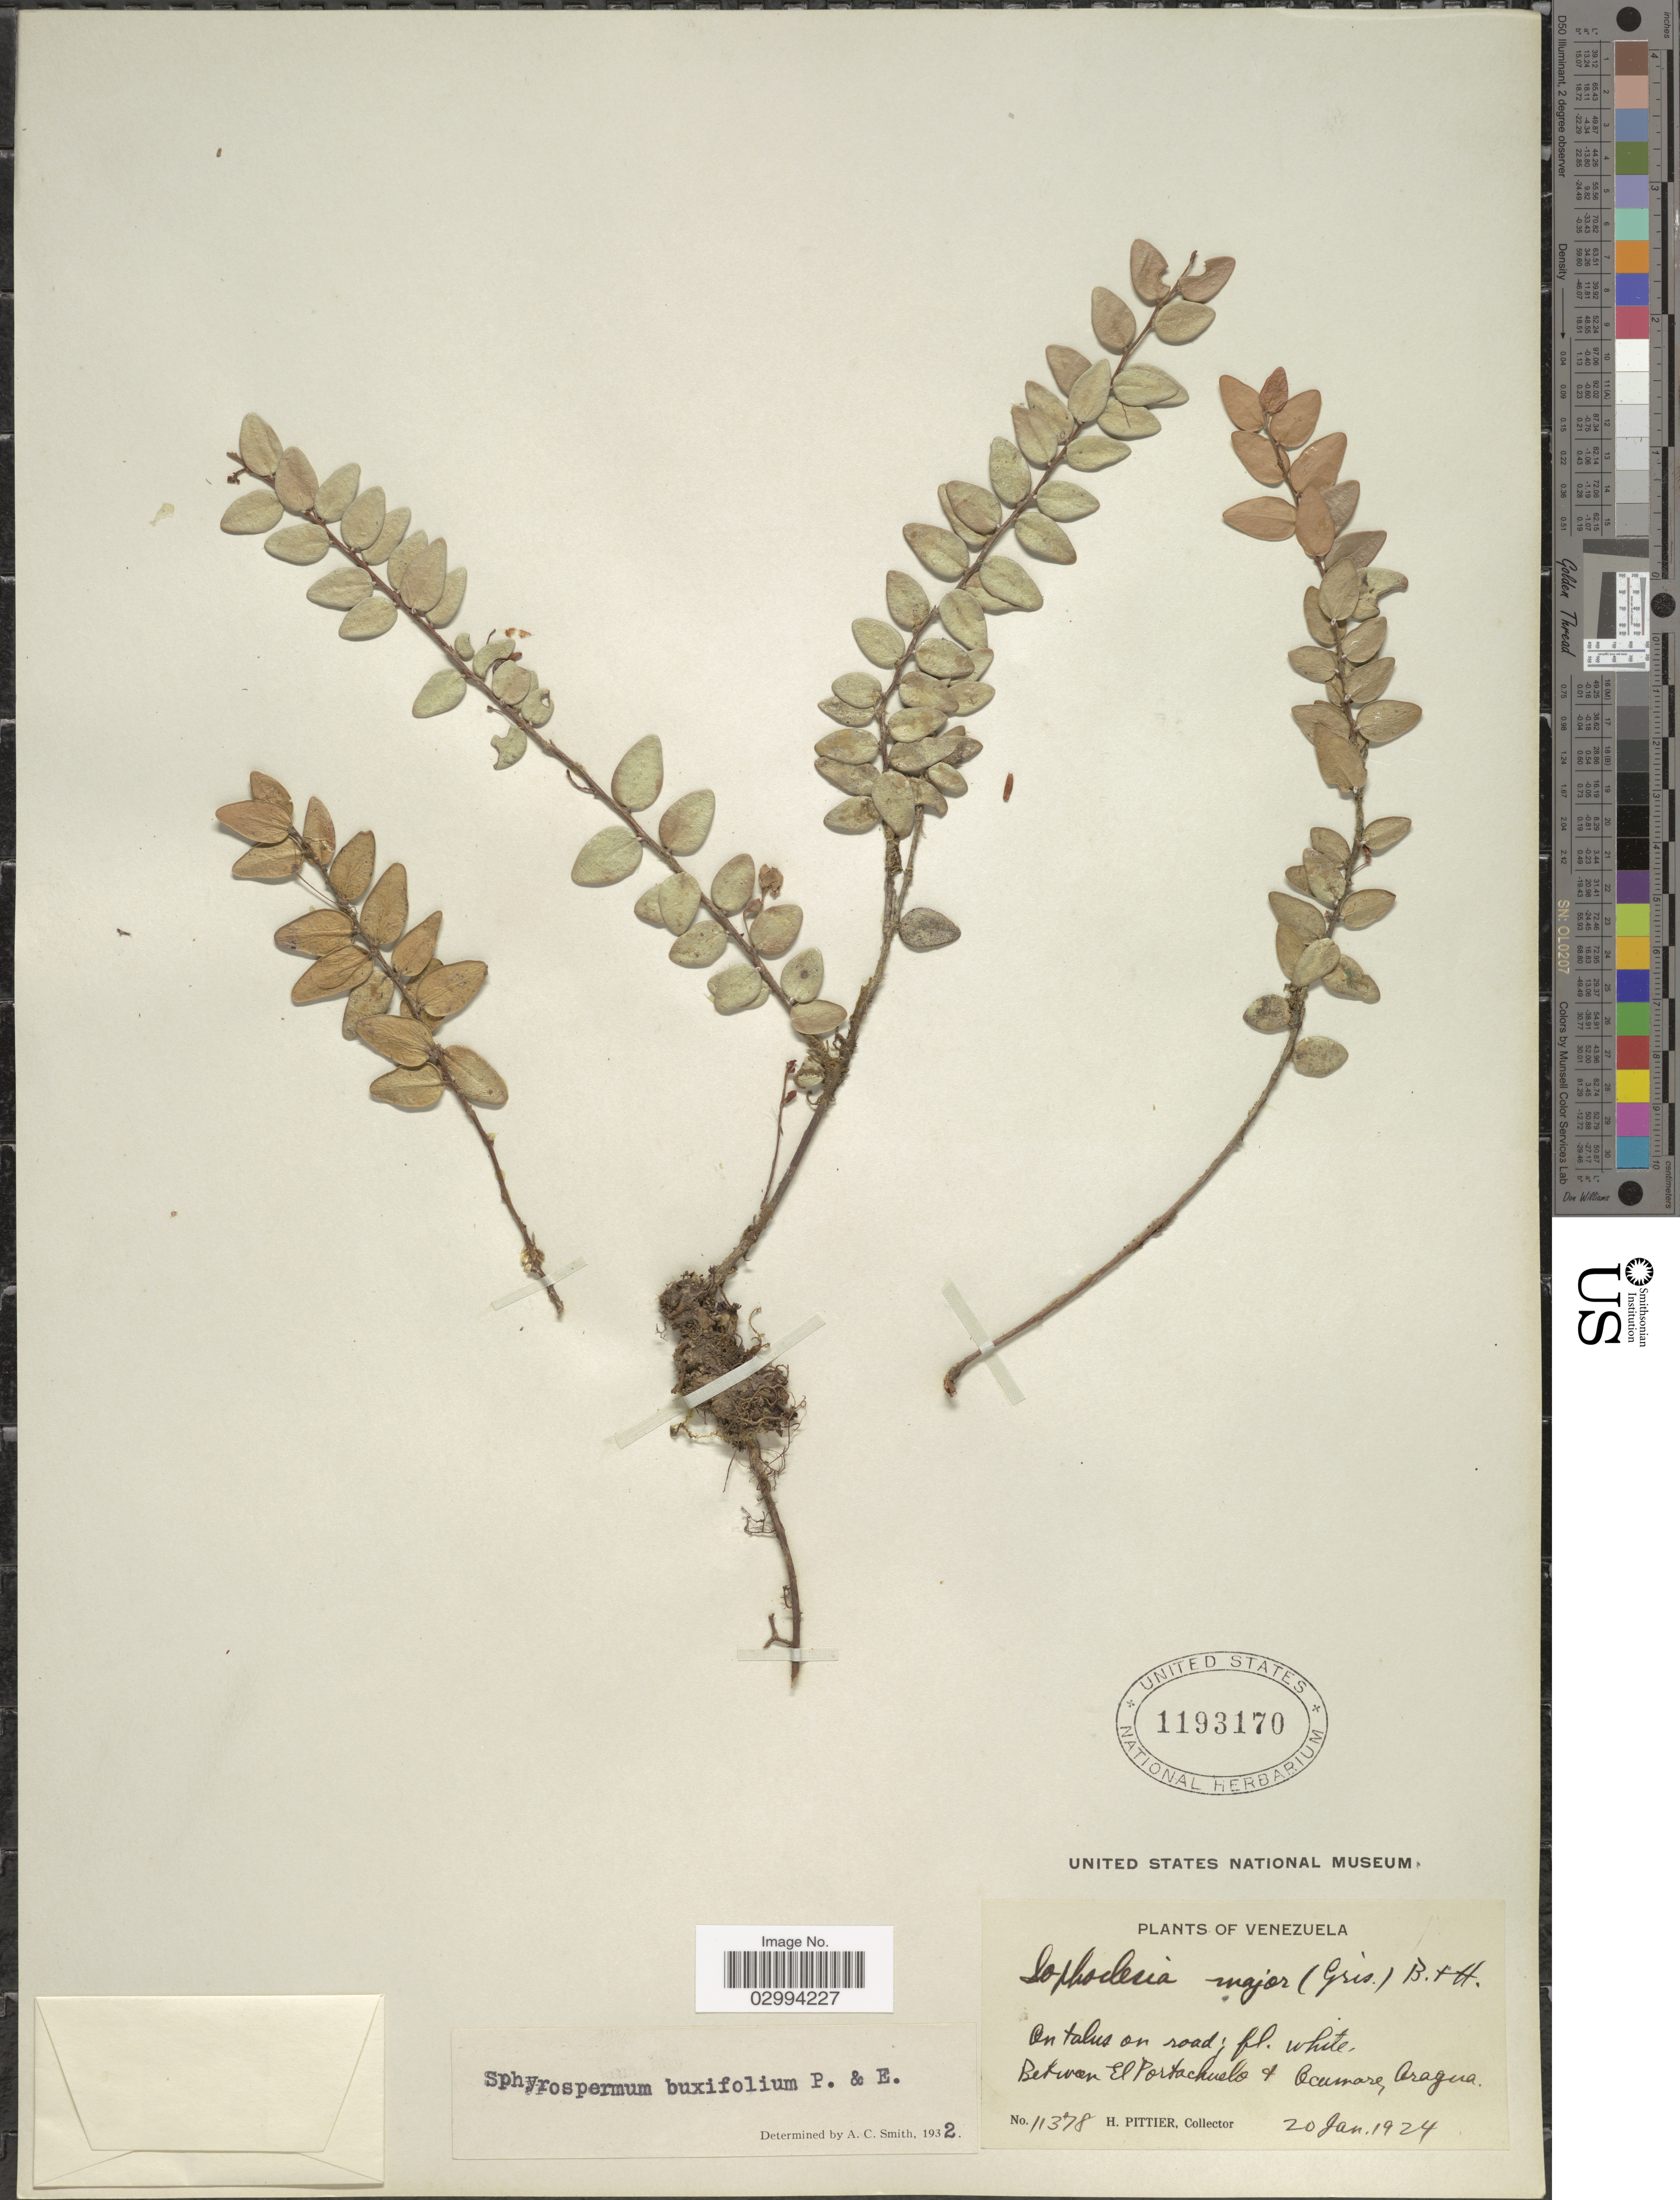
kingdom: Plantae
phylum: Tracheophyta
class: Magnoliopsida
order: Ericales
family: Ericaceae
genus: Sphyrospermum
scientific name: Sphyrospermum buxifolium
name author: Poepp. & Endl.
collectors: H. F. Pittier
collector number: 11378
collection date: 1924-01-20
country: Venezuela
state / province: Aragua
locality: Between El Portachuelo & Ocumare.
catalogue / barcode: US 1193170